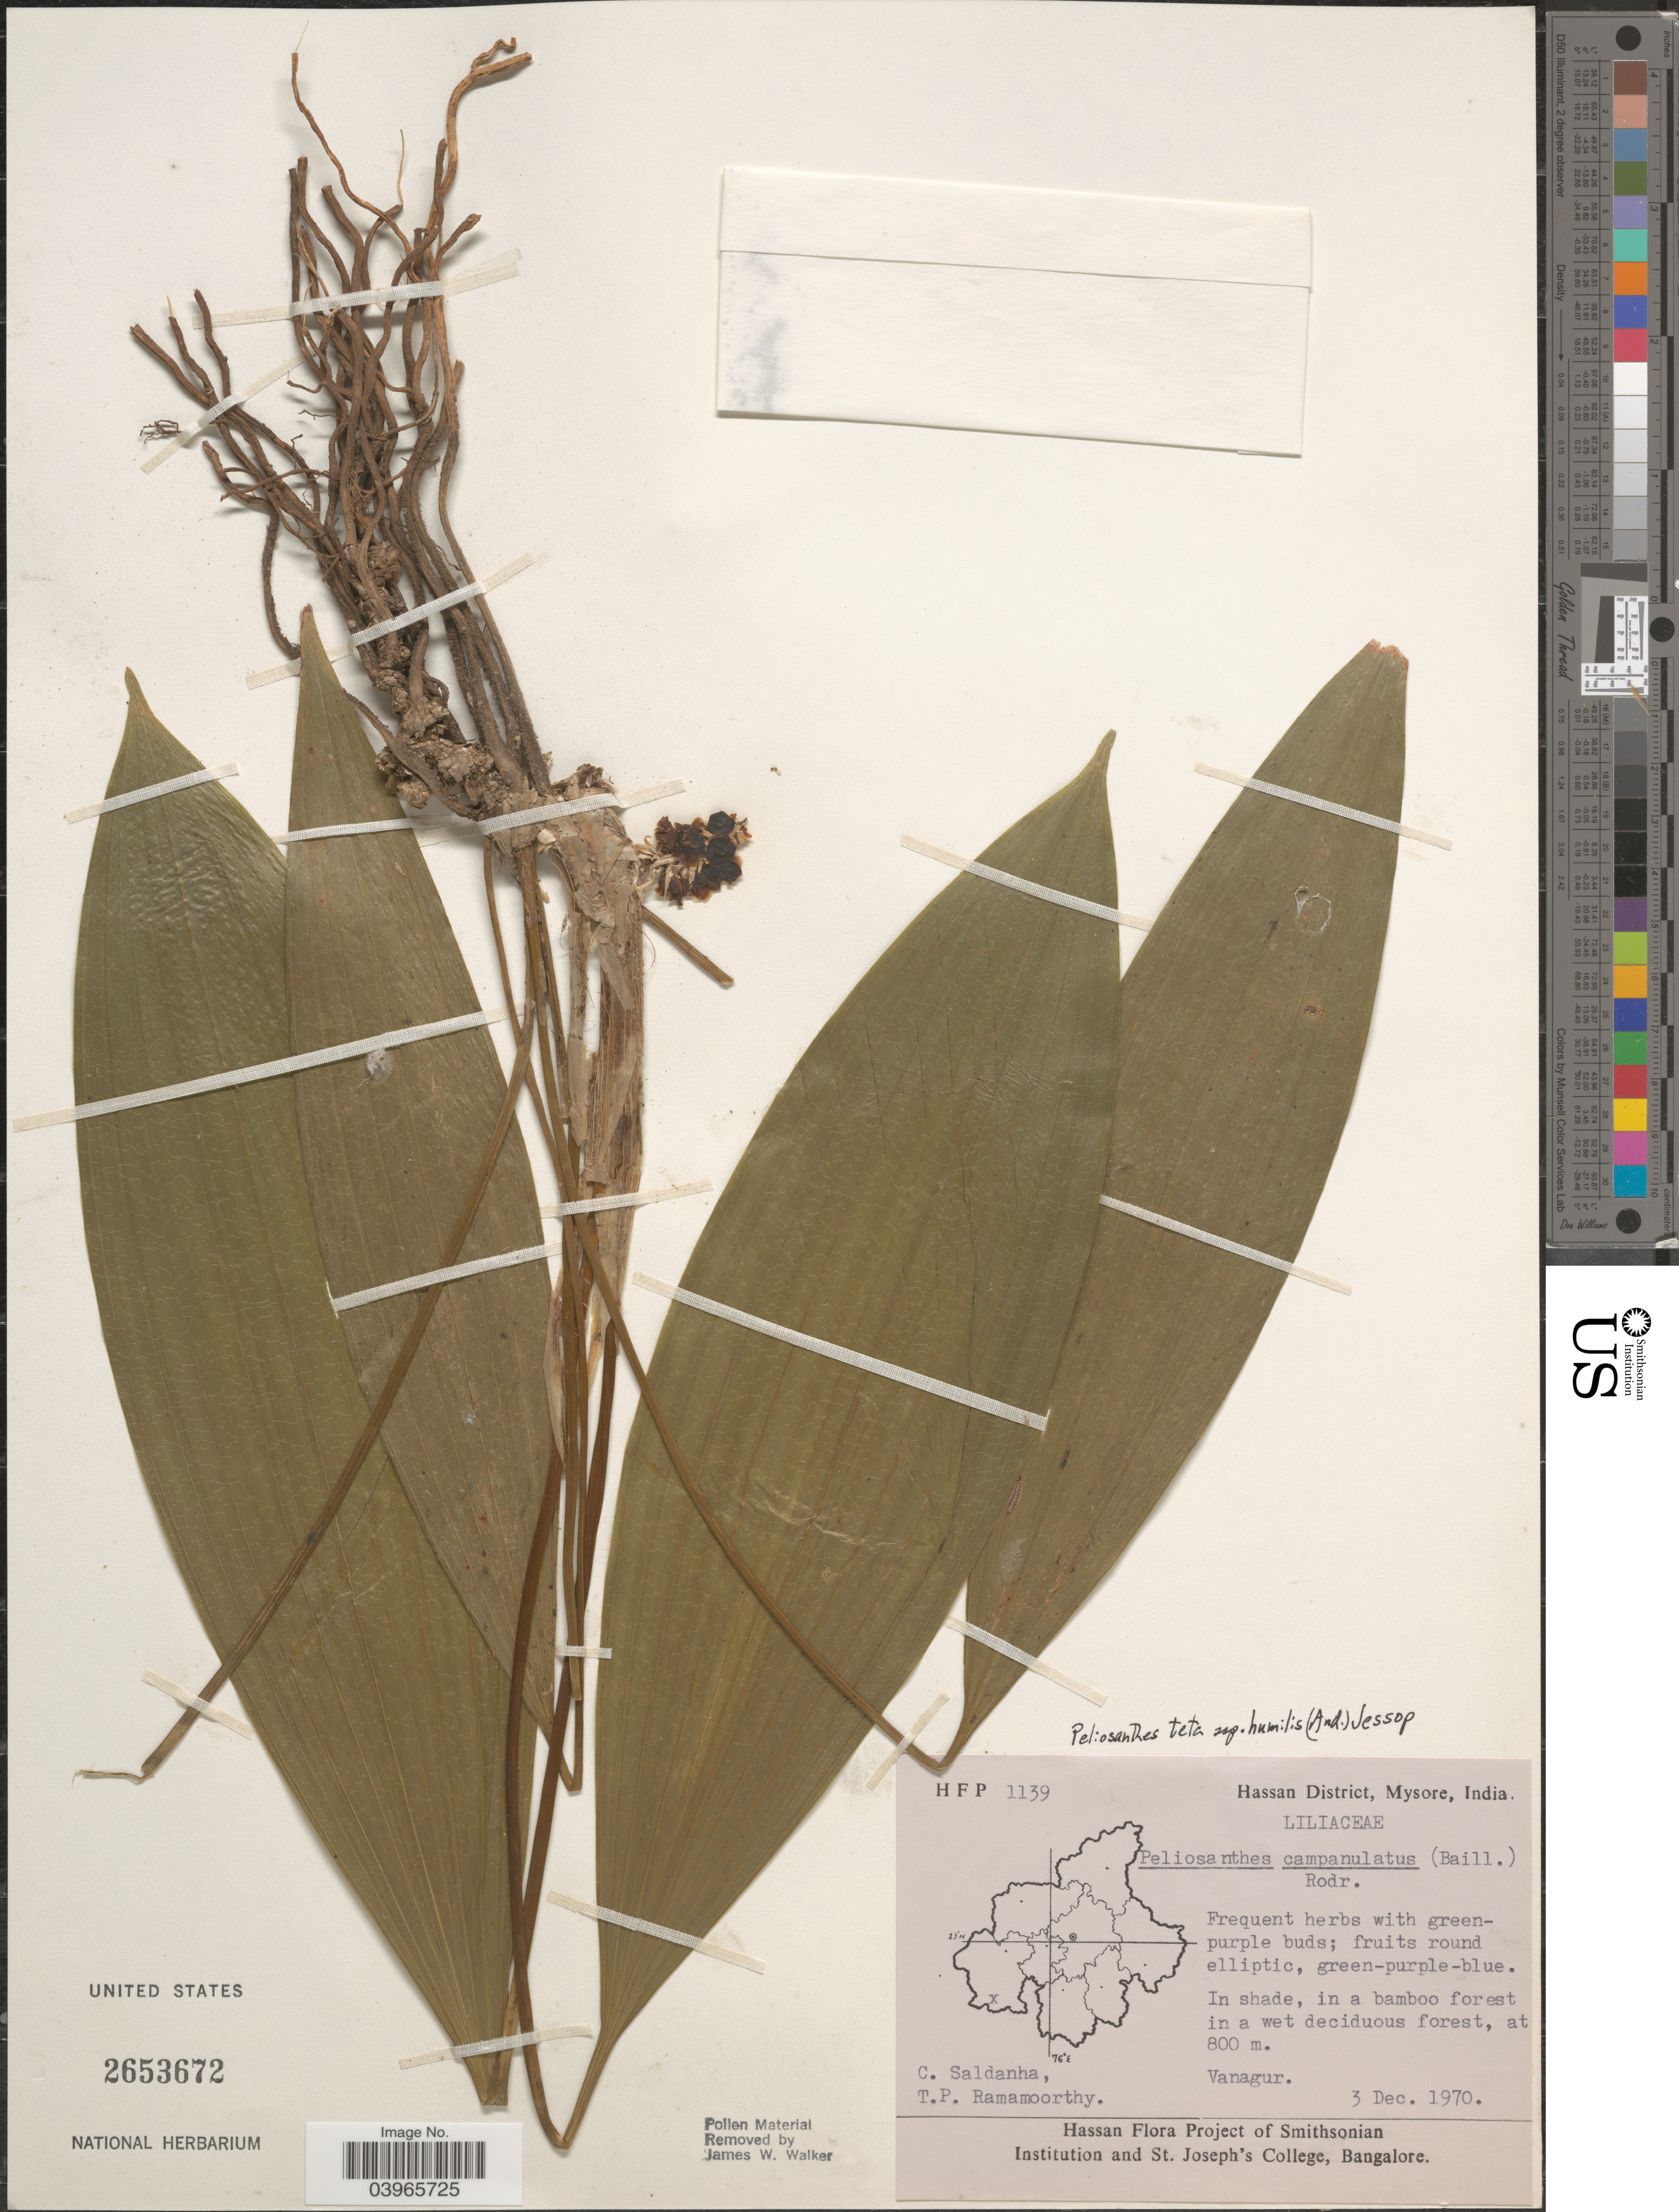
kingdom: Plantae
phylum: Tracheophyta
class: Liliopsida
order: Asparagales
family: Asparagaceae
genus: Peliosanthes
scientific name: Peliosanthes teta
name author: Andrews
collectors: C. Saldanha & T. P. Ramamoorthy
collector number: HFP1139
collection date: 1970-12-03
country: India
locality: Hassan District, Mysore. Vanagur.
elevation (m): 800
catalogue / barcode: US 2653672